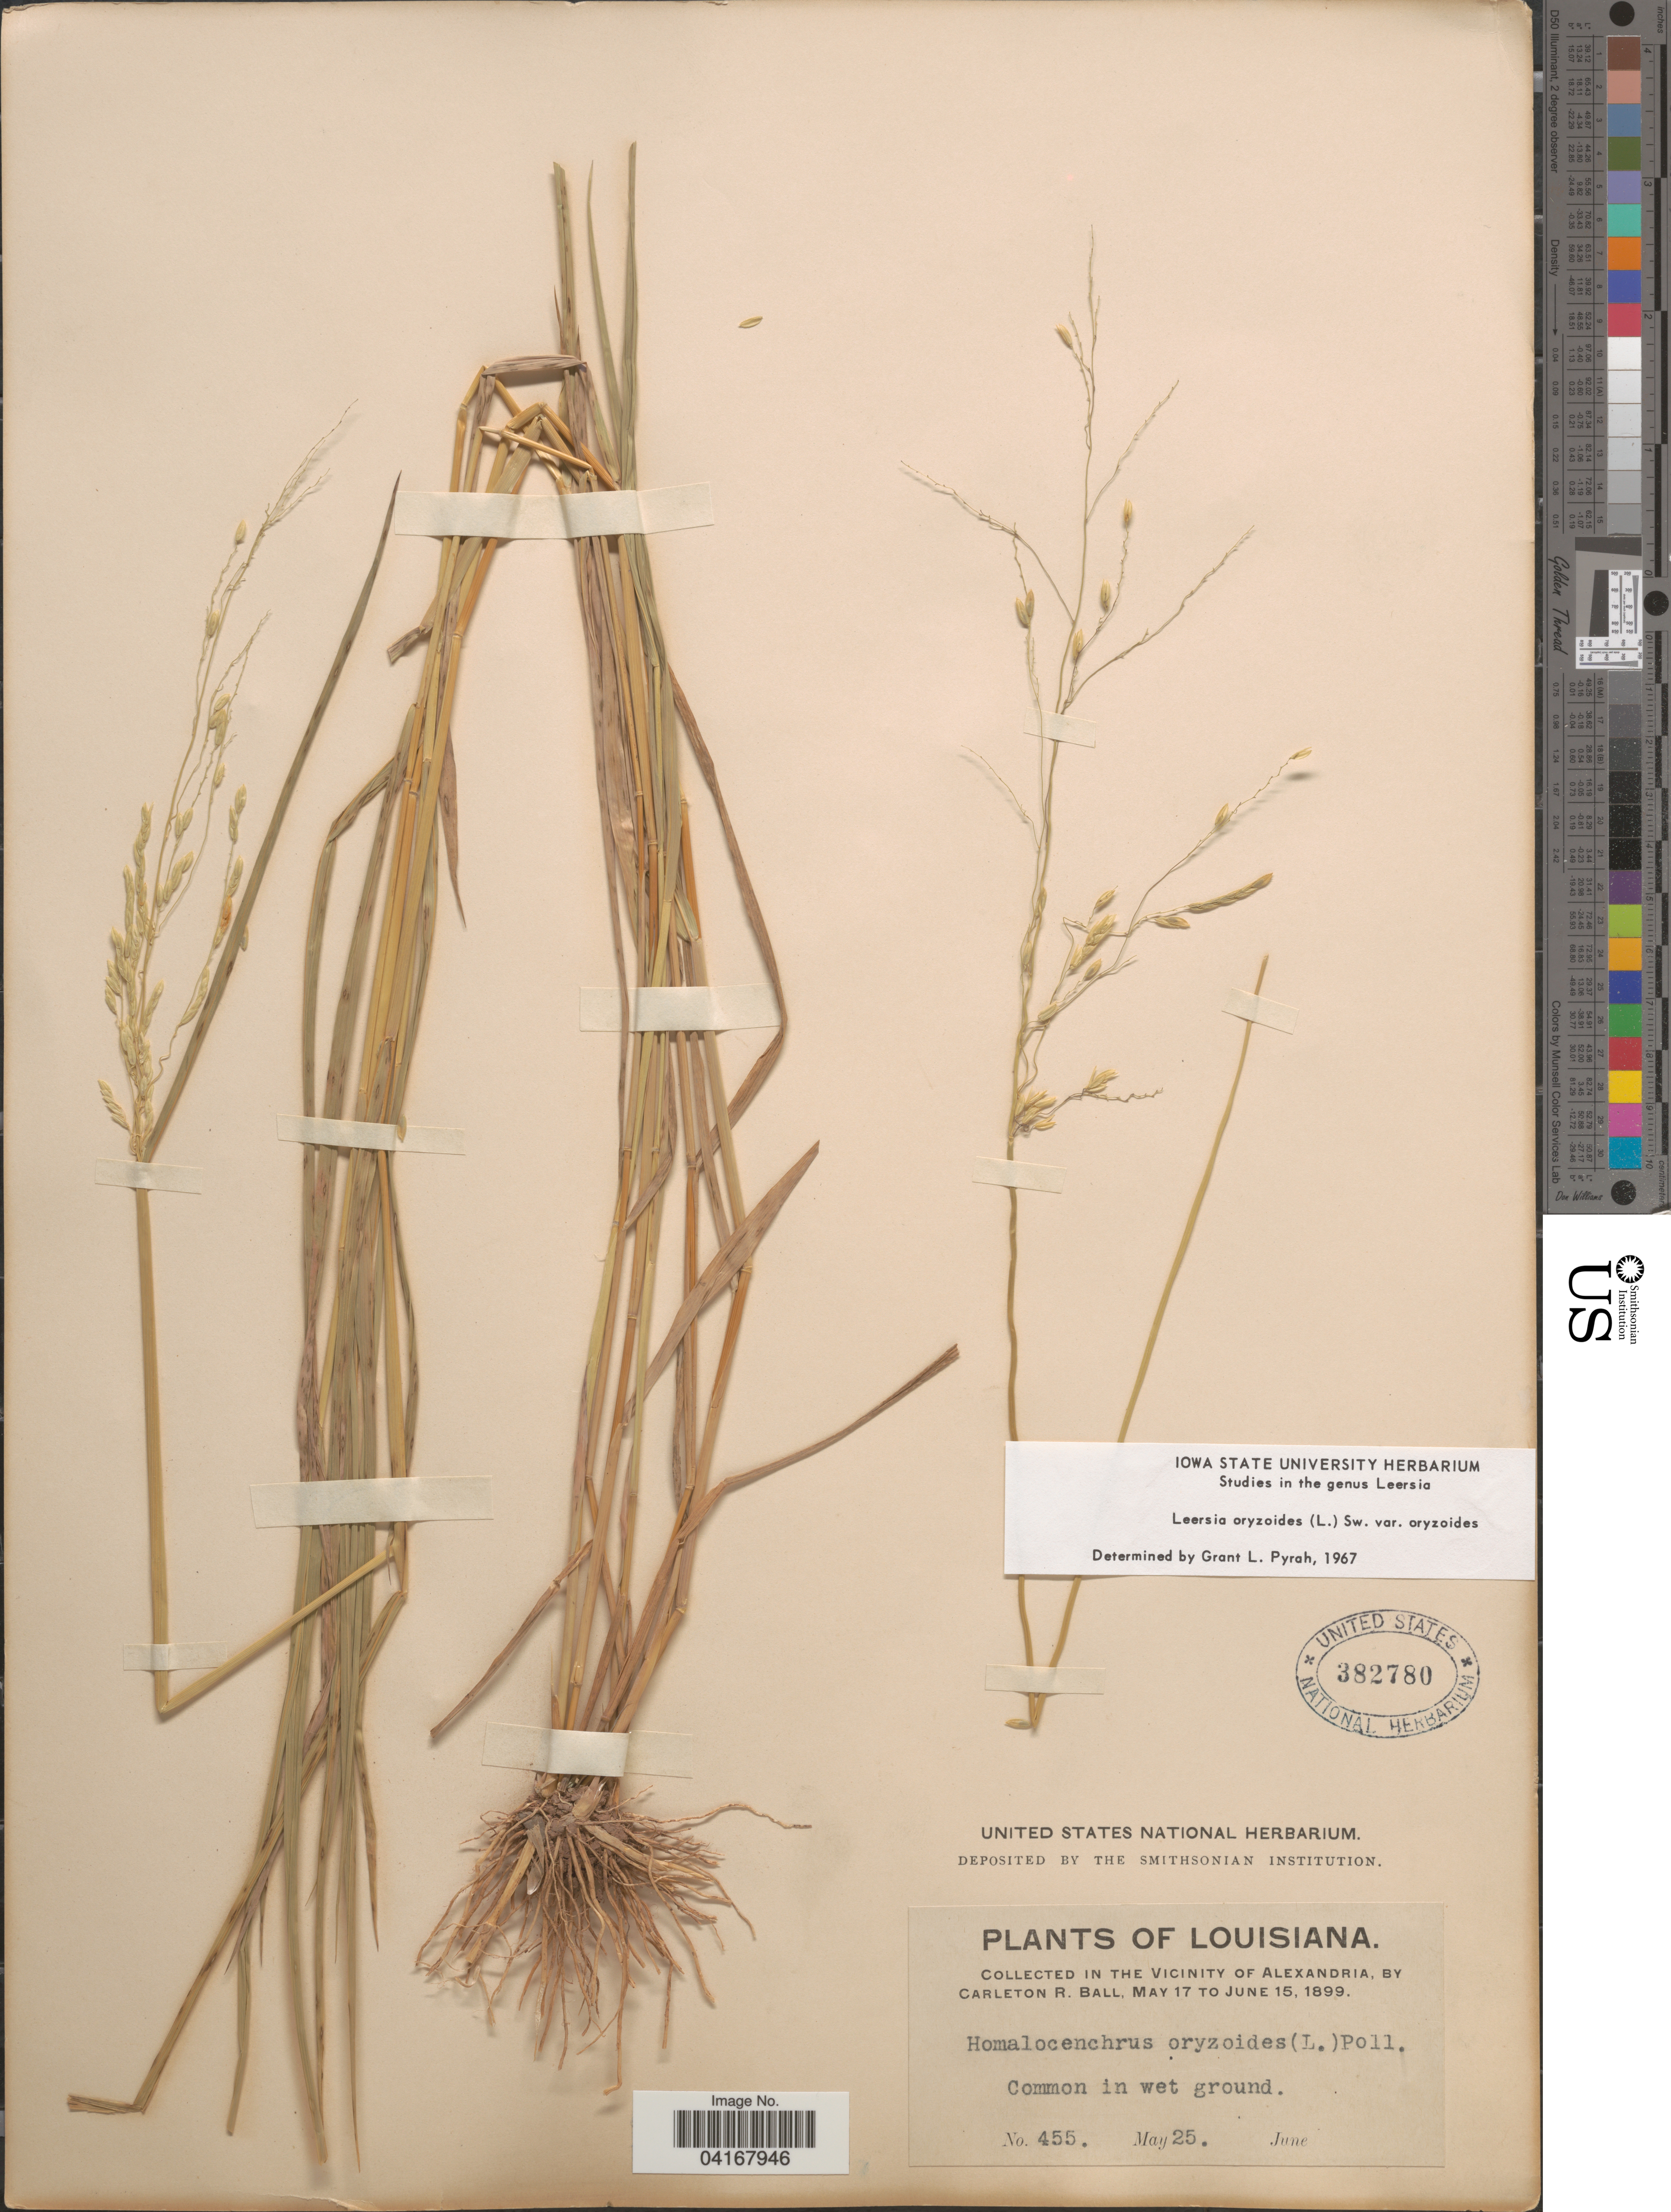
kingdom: Plantae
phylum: Tracheophyta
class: Liliopsida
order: Poales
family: Poaceae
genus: Leersia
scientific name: Leersia oryzoides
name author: (L.) Sw.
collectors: C. R. Ball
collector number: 455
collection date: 1899-05-25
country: United States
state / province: Louisiana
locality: In The Vicinity of Alexandria.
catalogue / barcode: US 382780